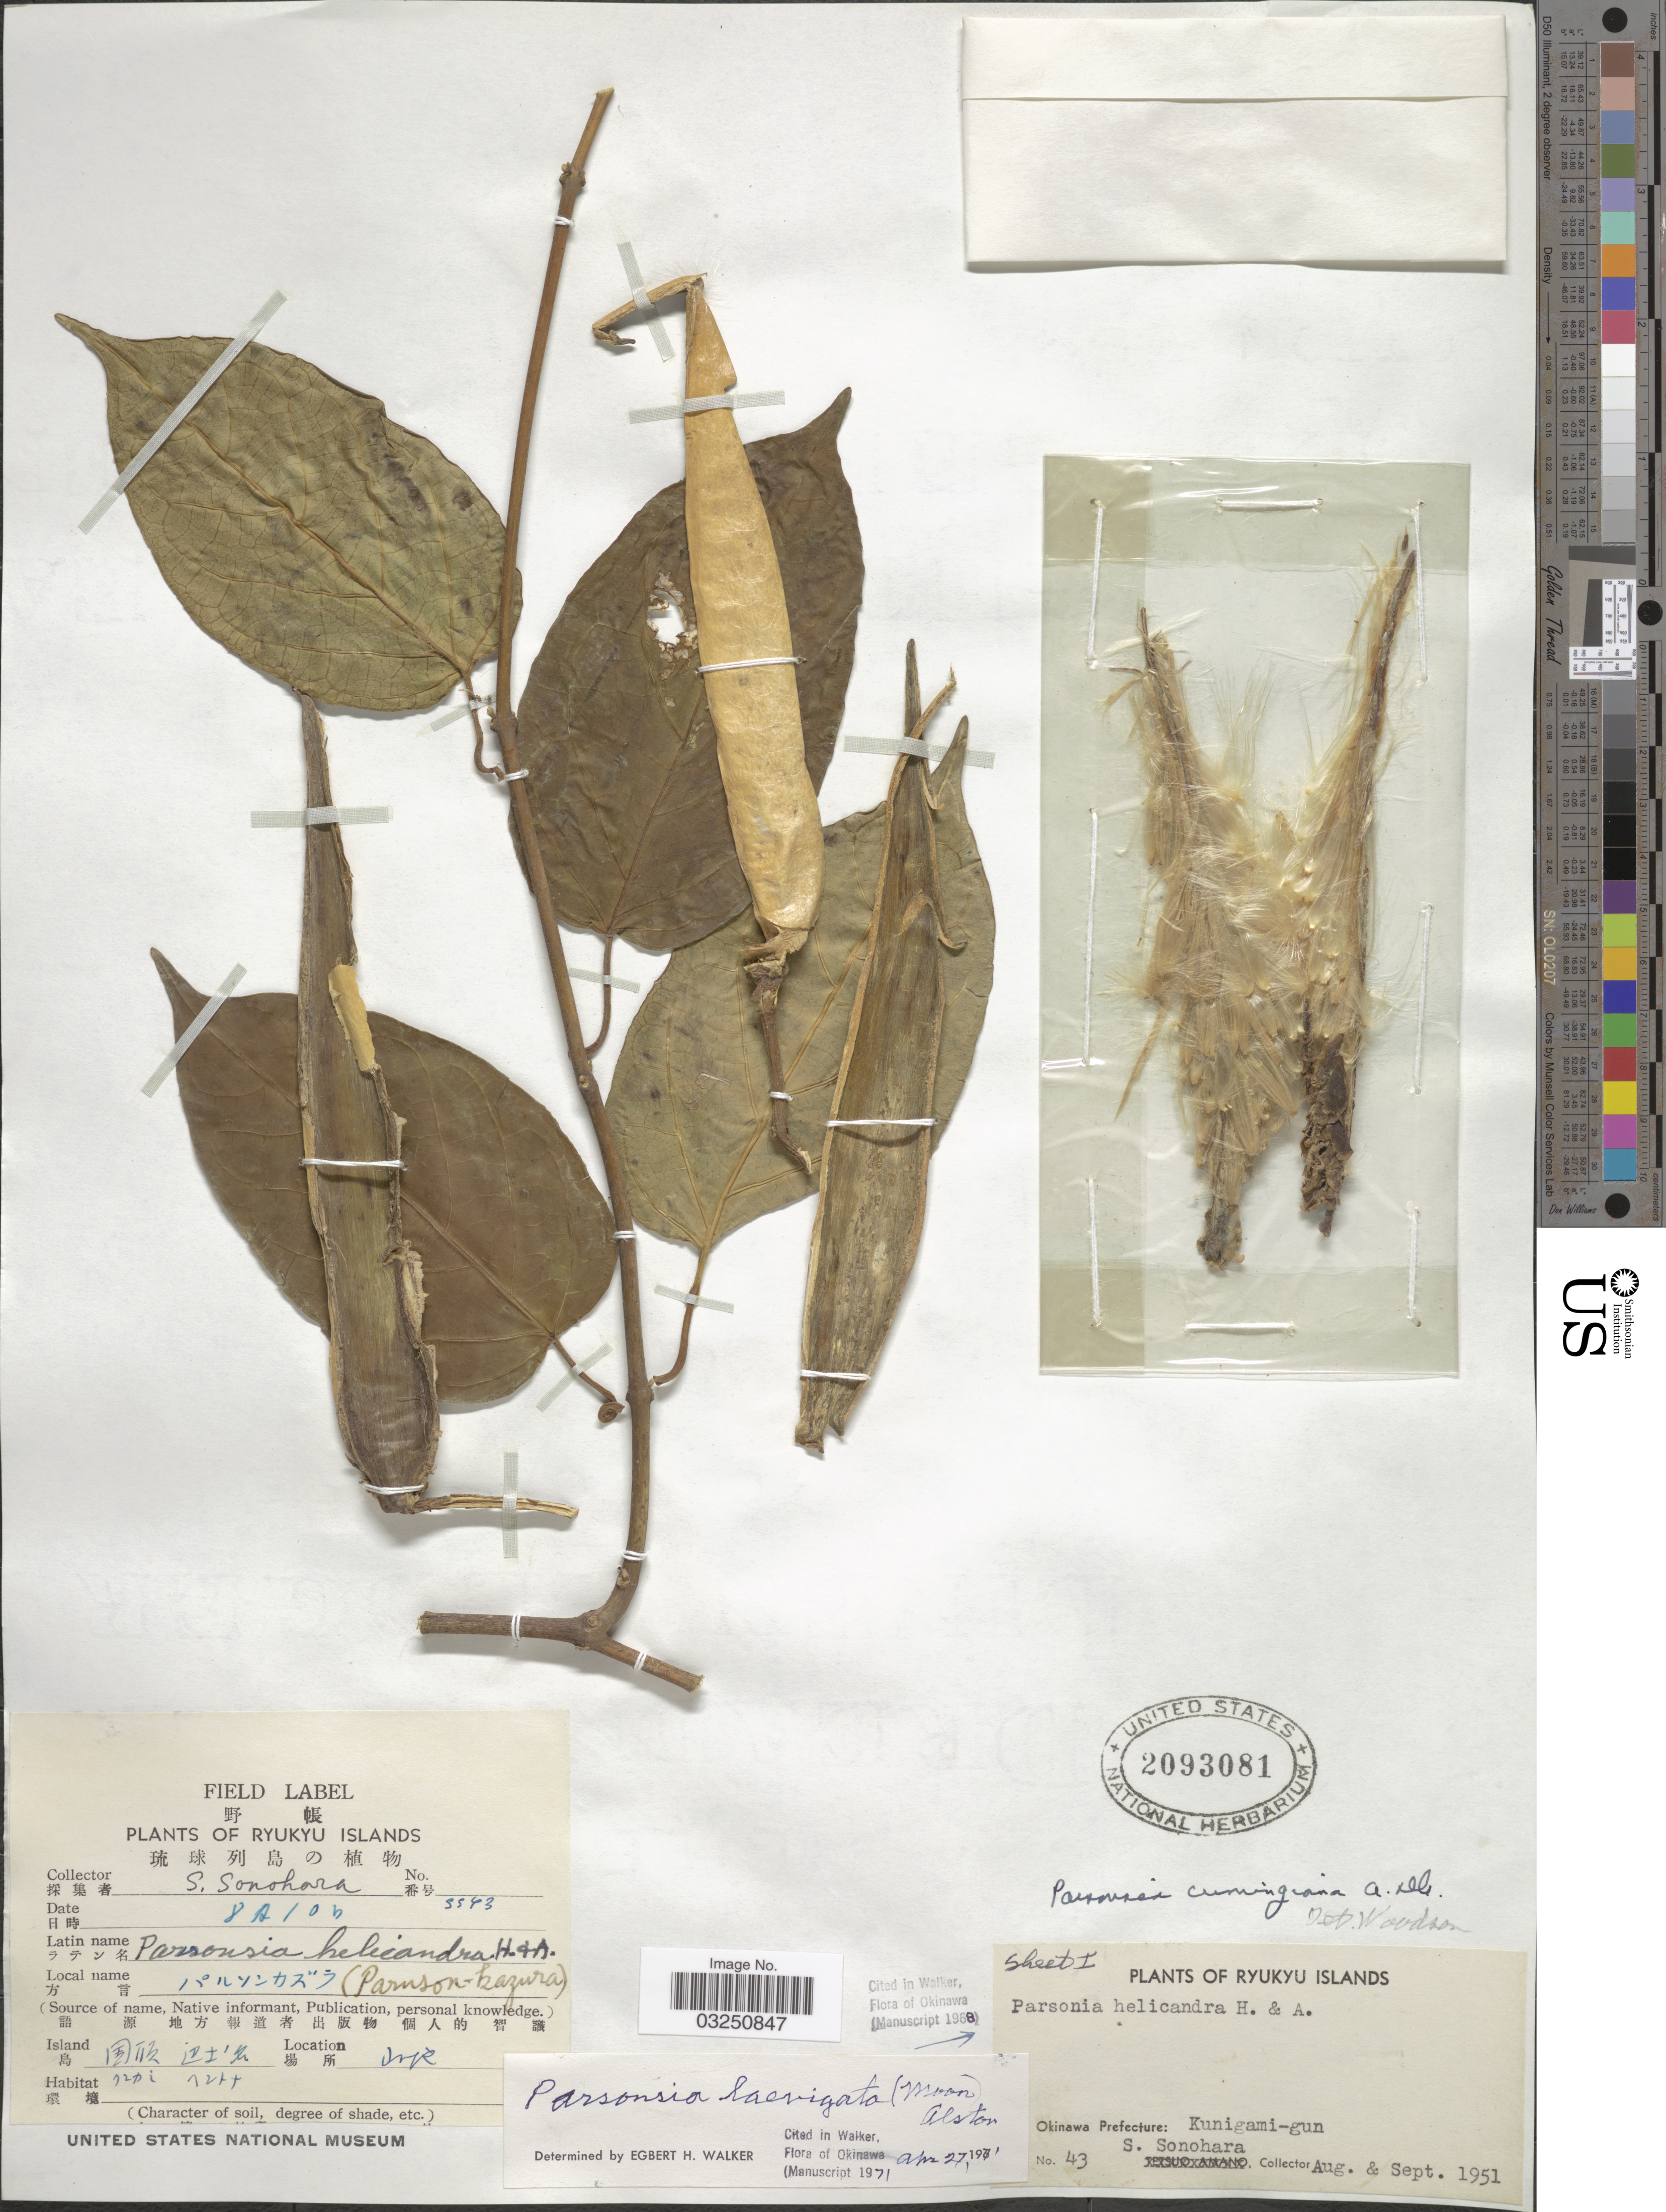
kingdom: Plantae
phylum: Tracheophyta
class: Magnoliopsida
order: Gentianales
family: Apocynaceae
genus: Parsonsia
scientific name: Parsonsia alboflavescens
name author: (Dennst.) Mabberley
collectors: S. Sonohara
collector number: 43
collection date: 1951-08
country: Japan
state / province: Okinawa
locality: Ryukyu Islands. Okinawa Prefecture: Kunigami-gun.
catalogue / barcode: US 2093081